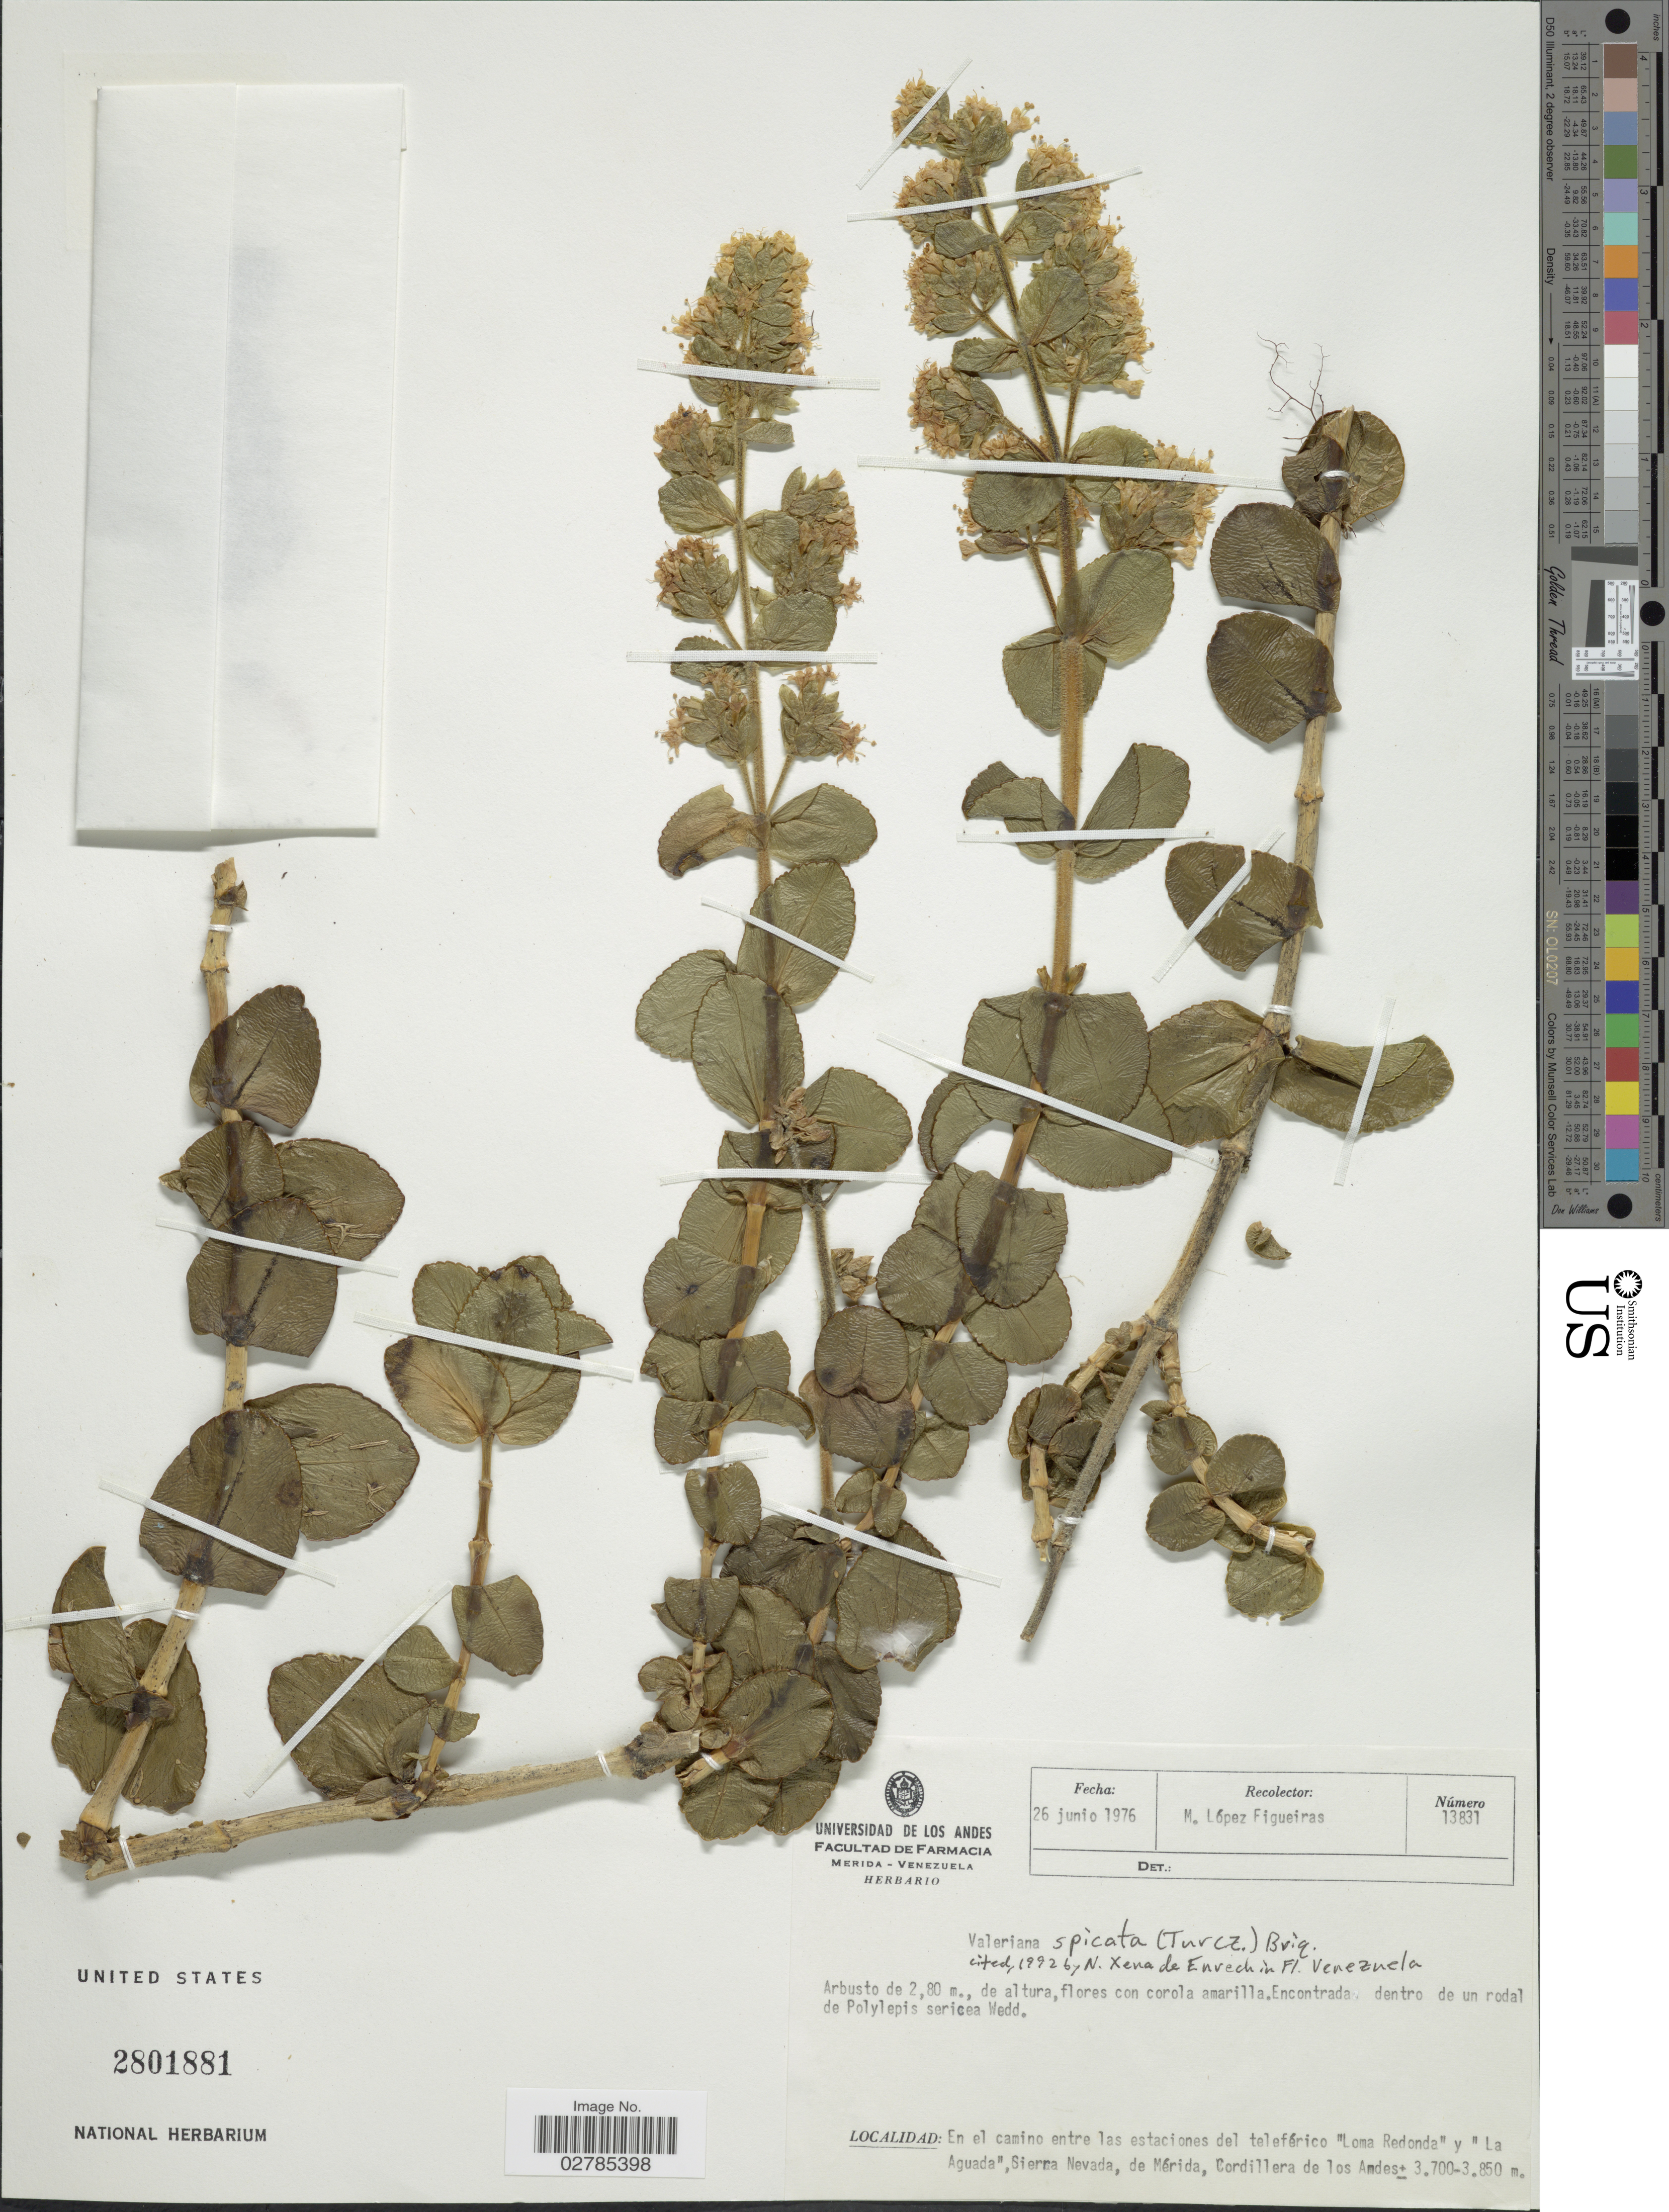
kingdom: Plantae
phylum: Tracheophyta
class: Magnoliopsida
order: Dipsacales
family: Caprifoliaceae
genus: Valeriana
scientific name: Valeriana spicata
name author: Briq.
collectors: M. López Figueiras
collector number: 13831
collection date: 1976-06-26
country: Venezuela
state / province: Mérida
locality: En el camino entre las estaciones del teleférico "Loma Redonda" y "La Aguada", Sierra Nevada, de Mérida, Cordillera de los Andes.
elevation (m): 3700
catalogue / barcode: US 2801881